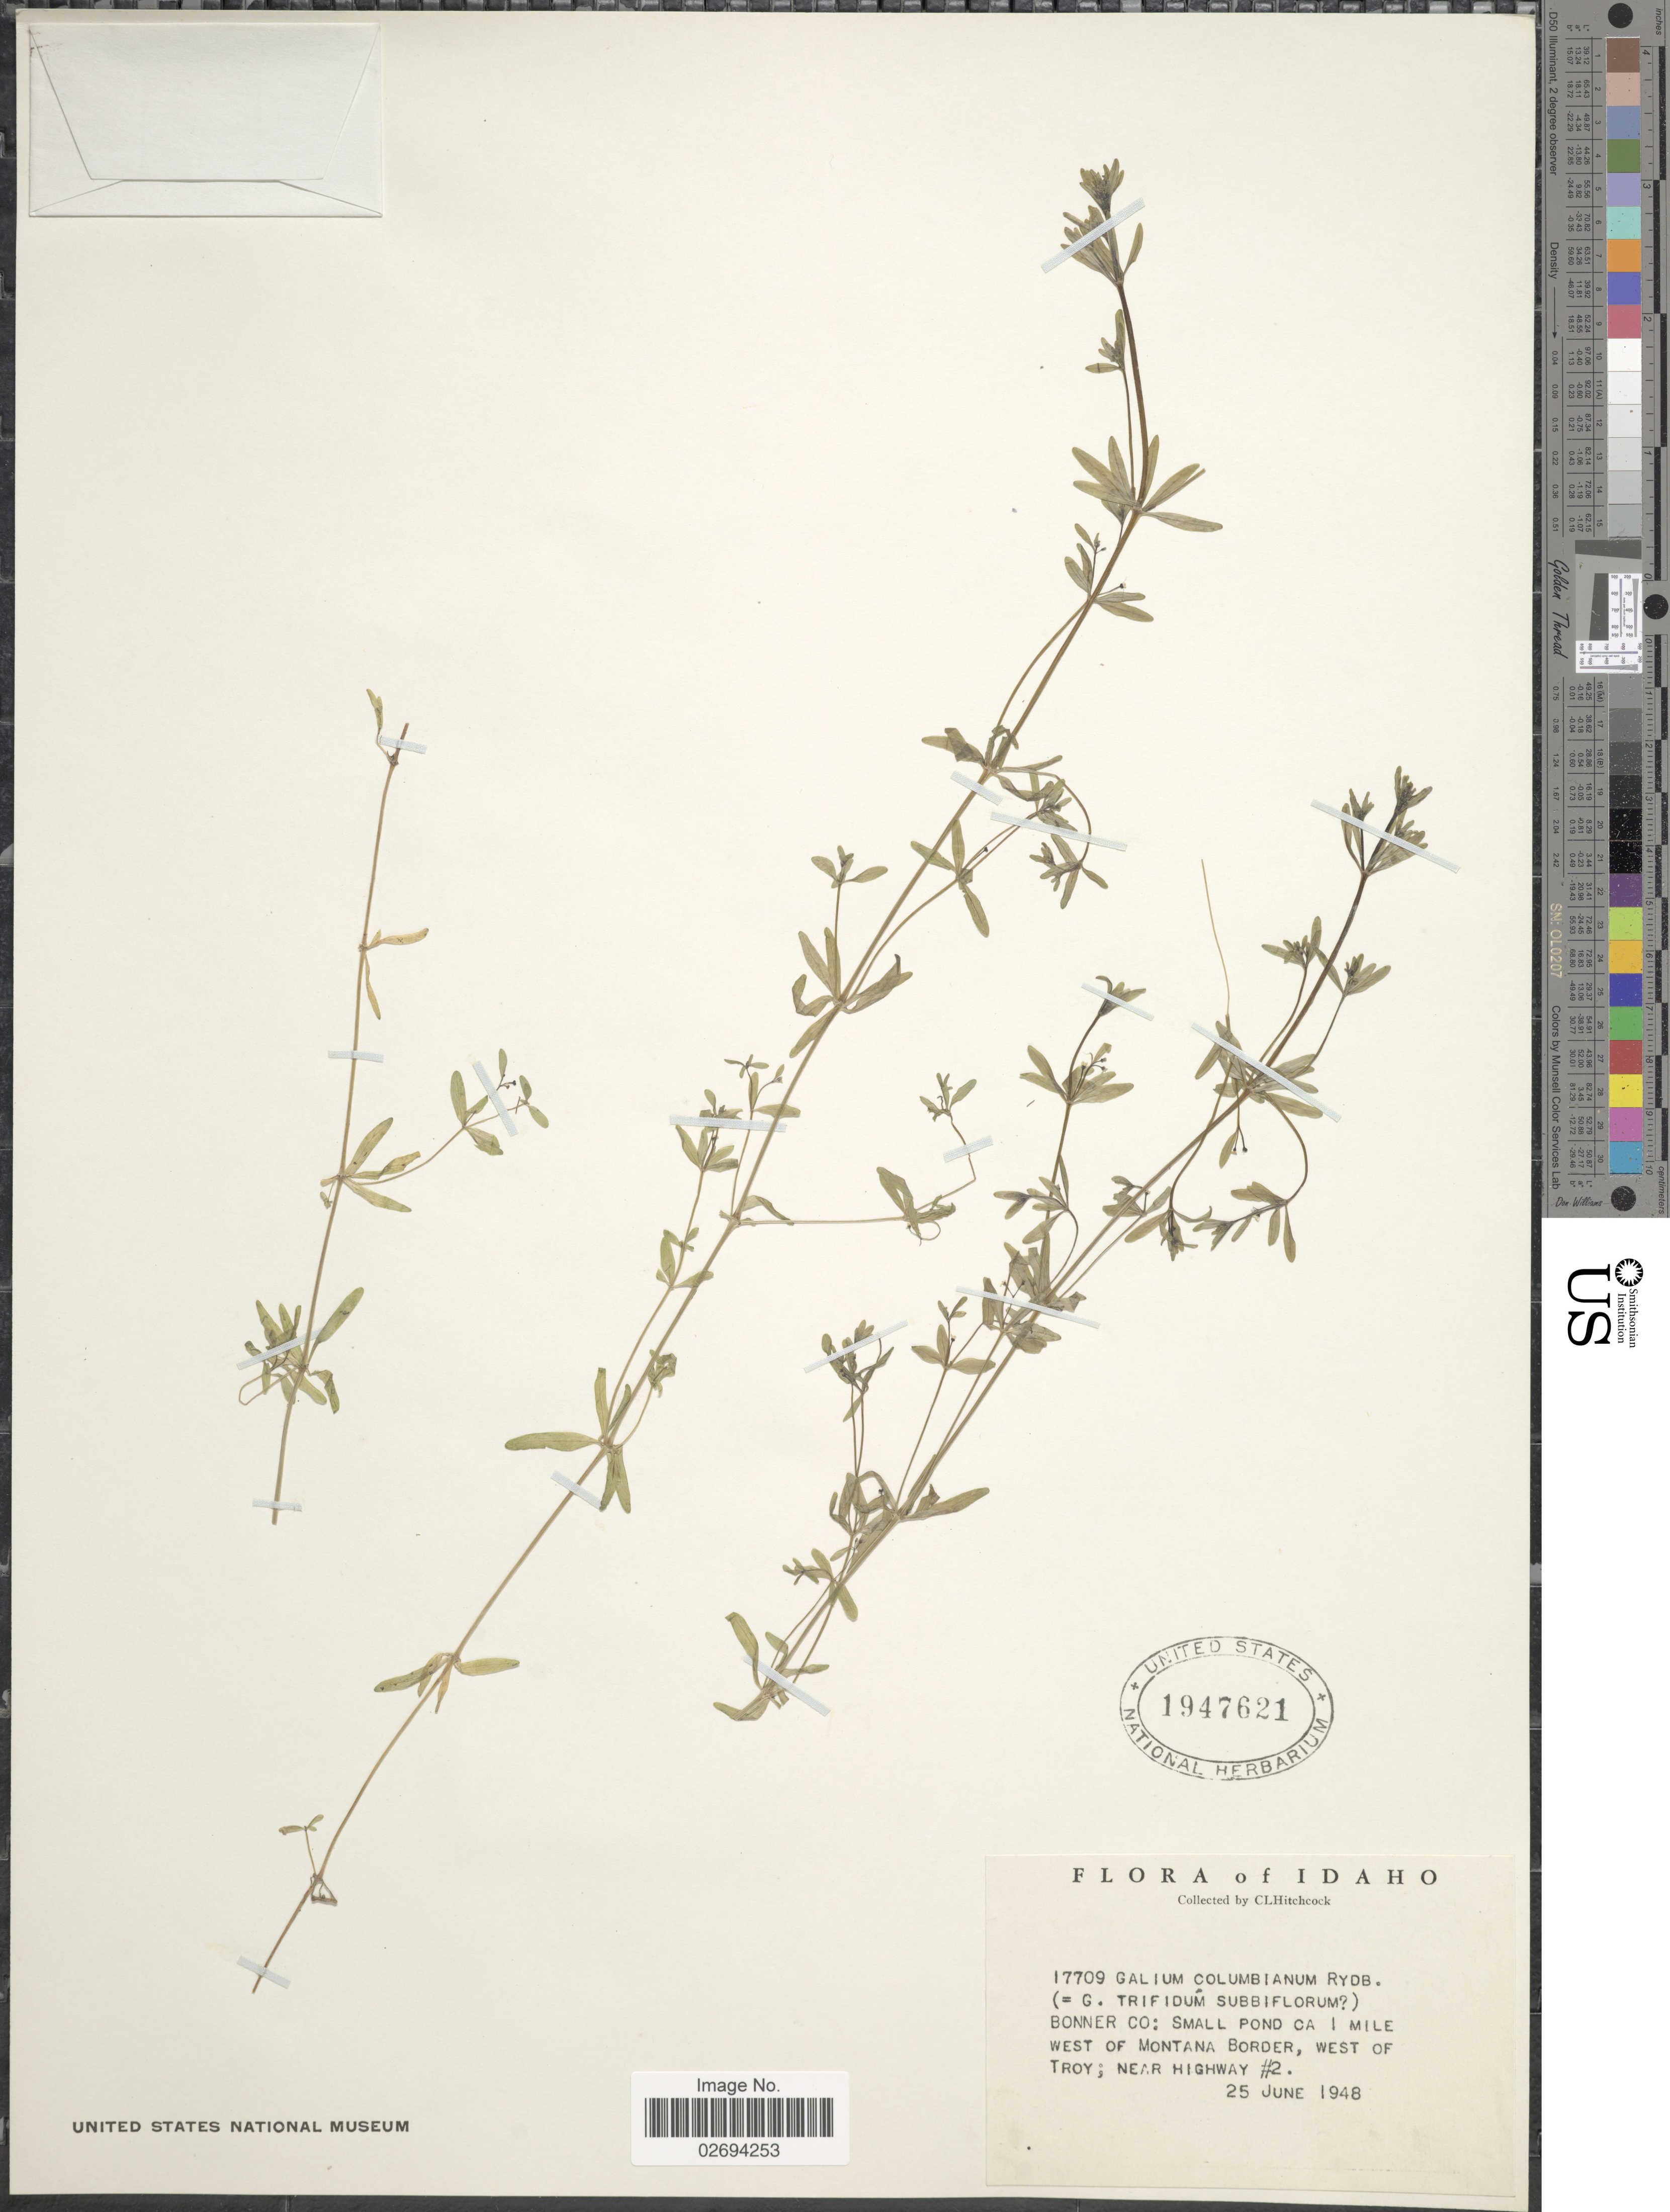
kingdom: Plantae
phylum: Tracheophyta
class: Magnoliopsida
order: Gentianales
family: Rubiaceae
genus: Galium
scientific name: Galium trifidum var. subbiflorum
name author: Wiegand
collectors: C. L. Hitchcock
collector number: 17709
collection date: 1948-06-25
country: United States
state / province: Idaho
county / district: Bonner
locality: Small pond ca 1 mile west of Montana Border, west of Troy; near Highway #2.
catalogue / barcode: US 1947621